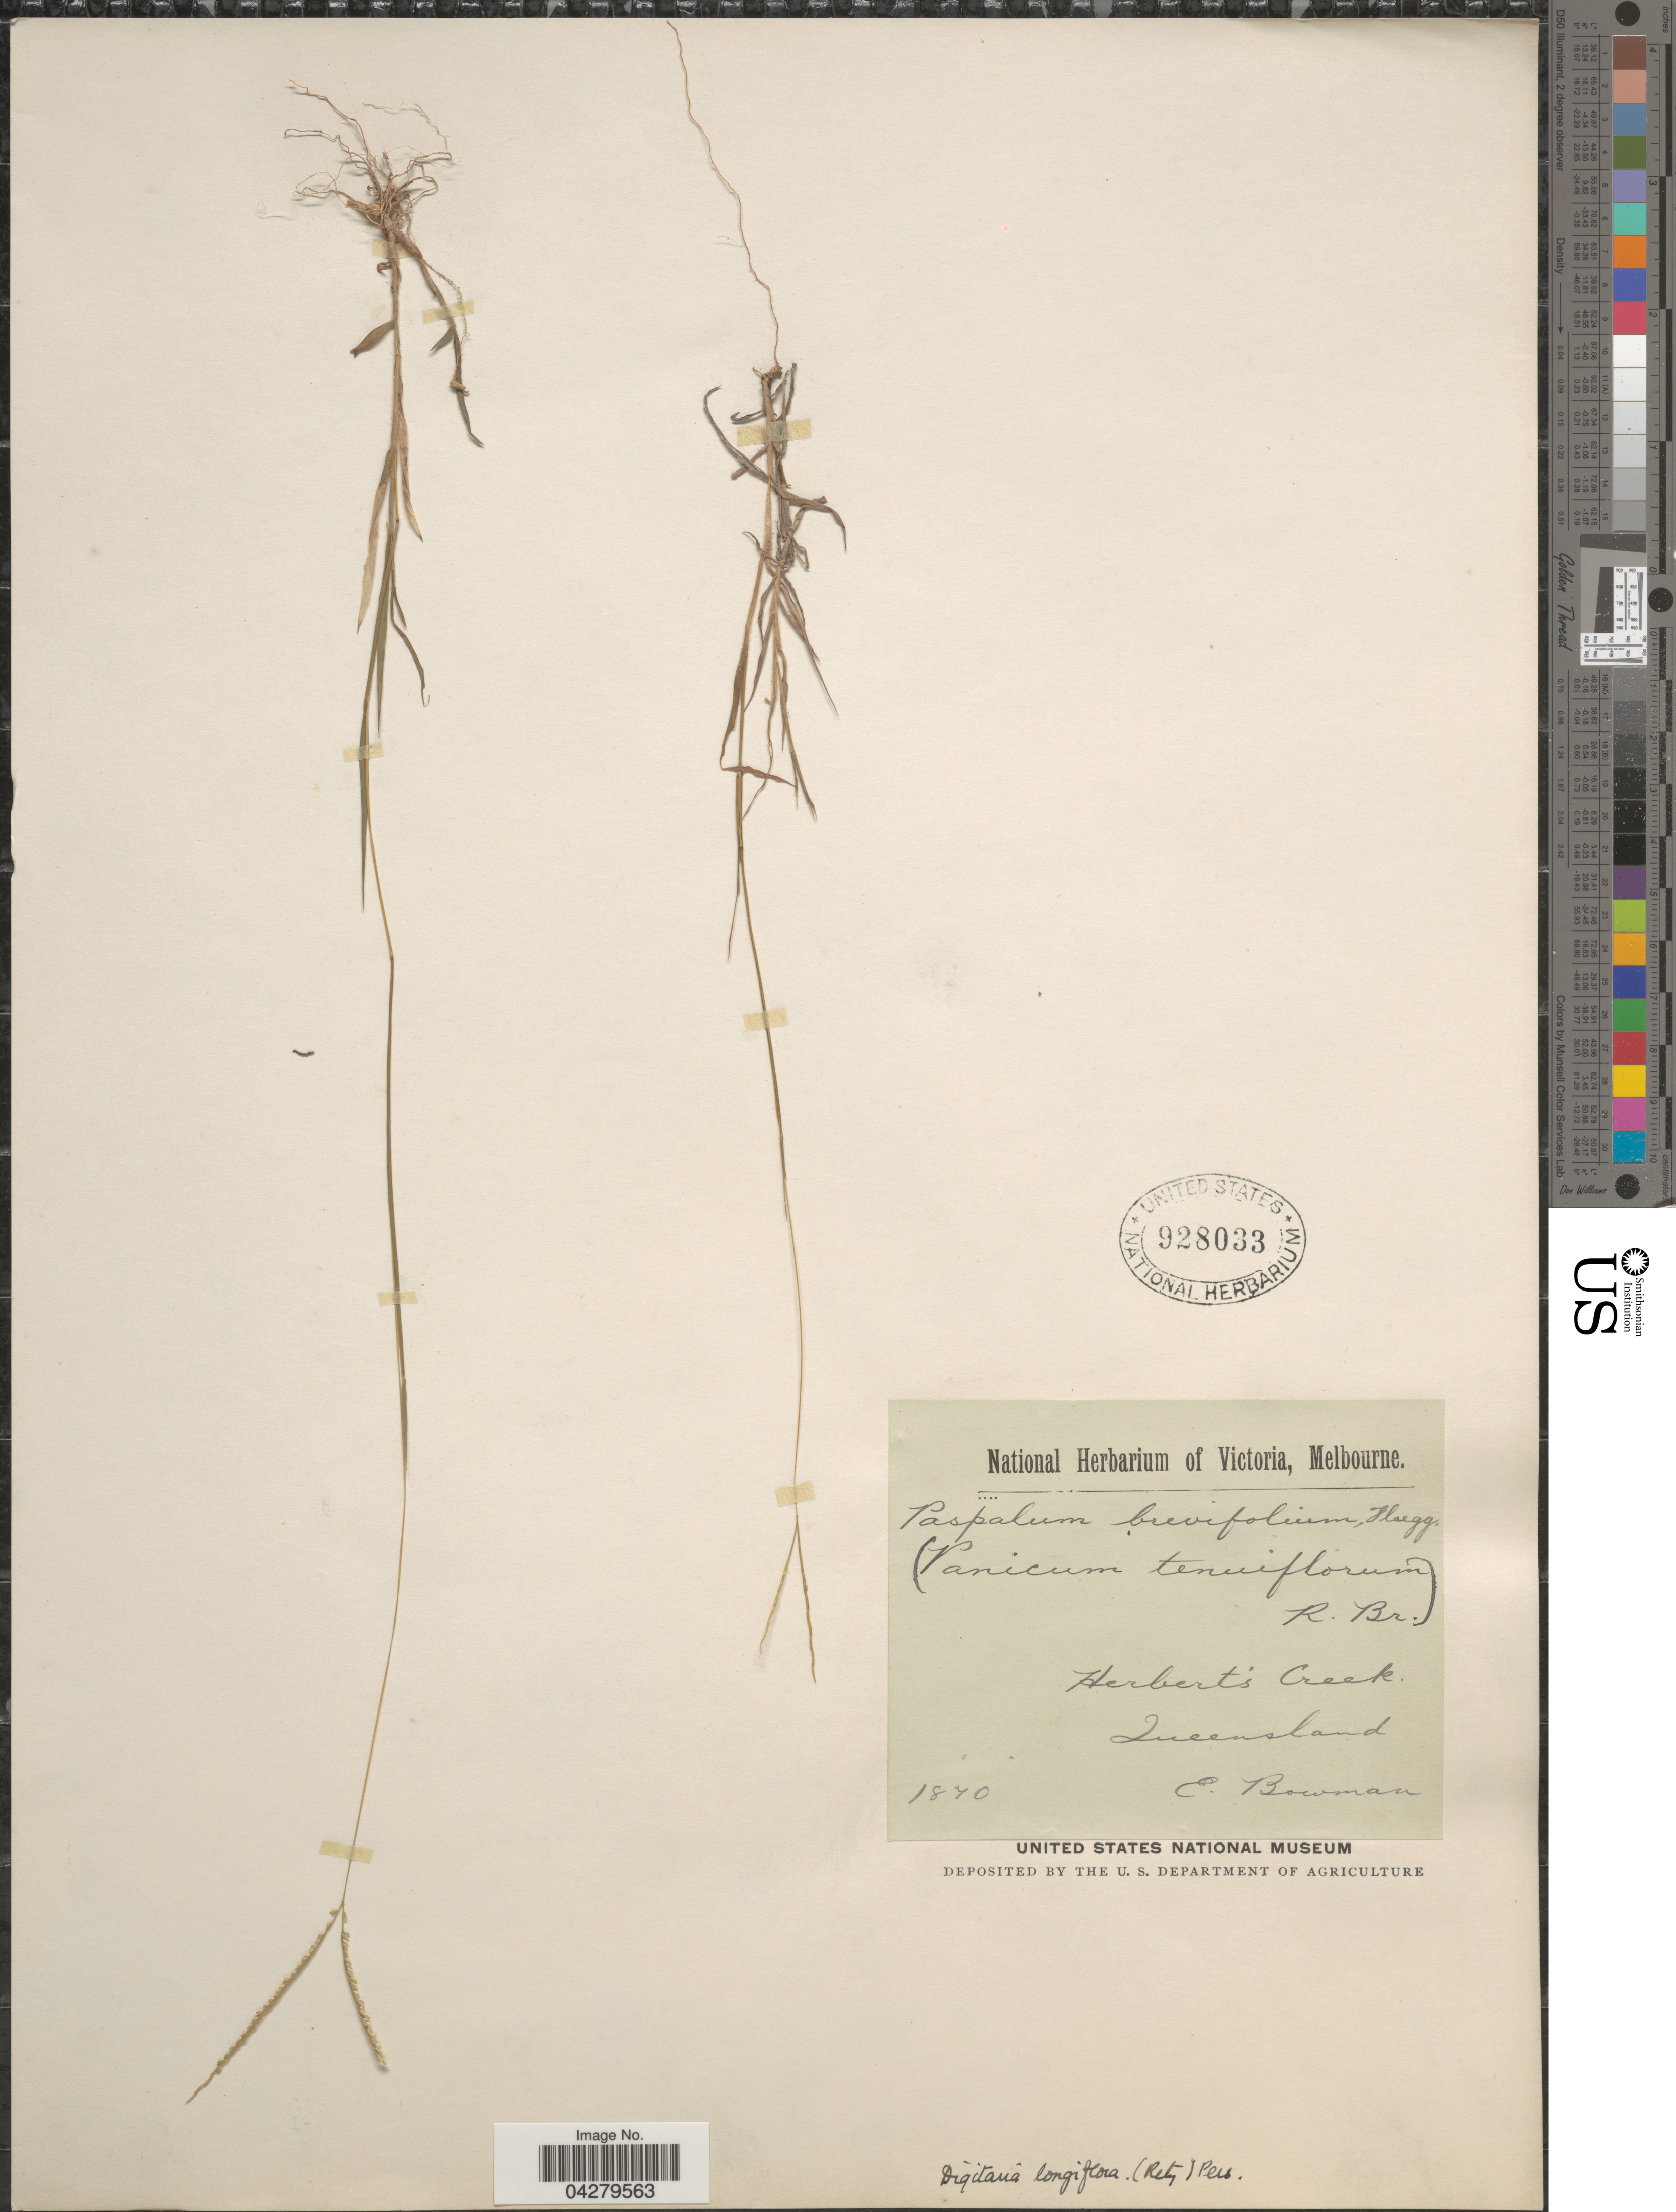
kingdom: Plantae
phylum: Tracheophyta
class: Liliopsida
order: Poales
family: Poaceae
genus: Digitaria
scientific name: Digitaria longiflora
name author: (Retz.) Pers.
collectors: E. Bowman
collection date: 1870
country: Australia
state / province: Queensland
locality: Herbert's Creek.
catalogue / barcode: US 928033